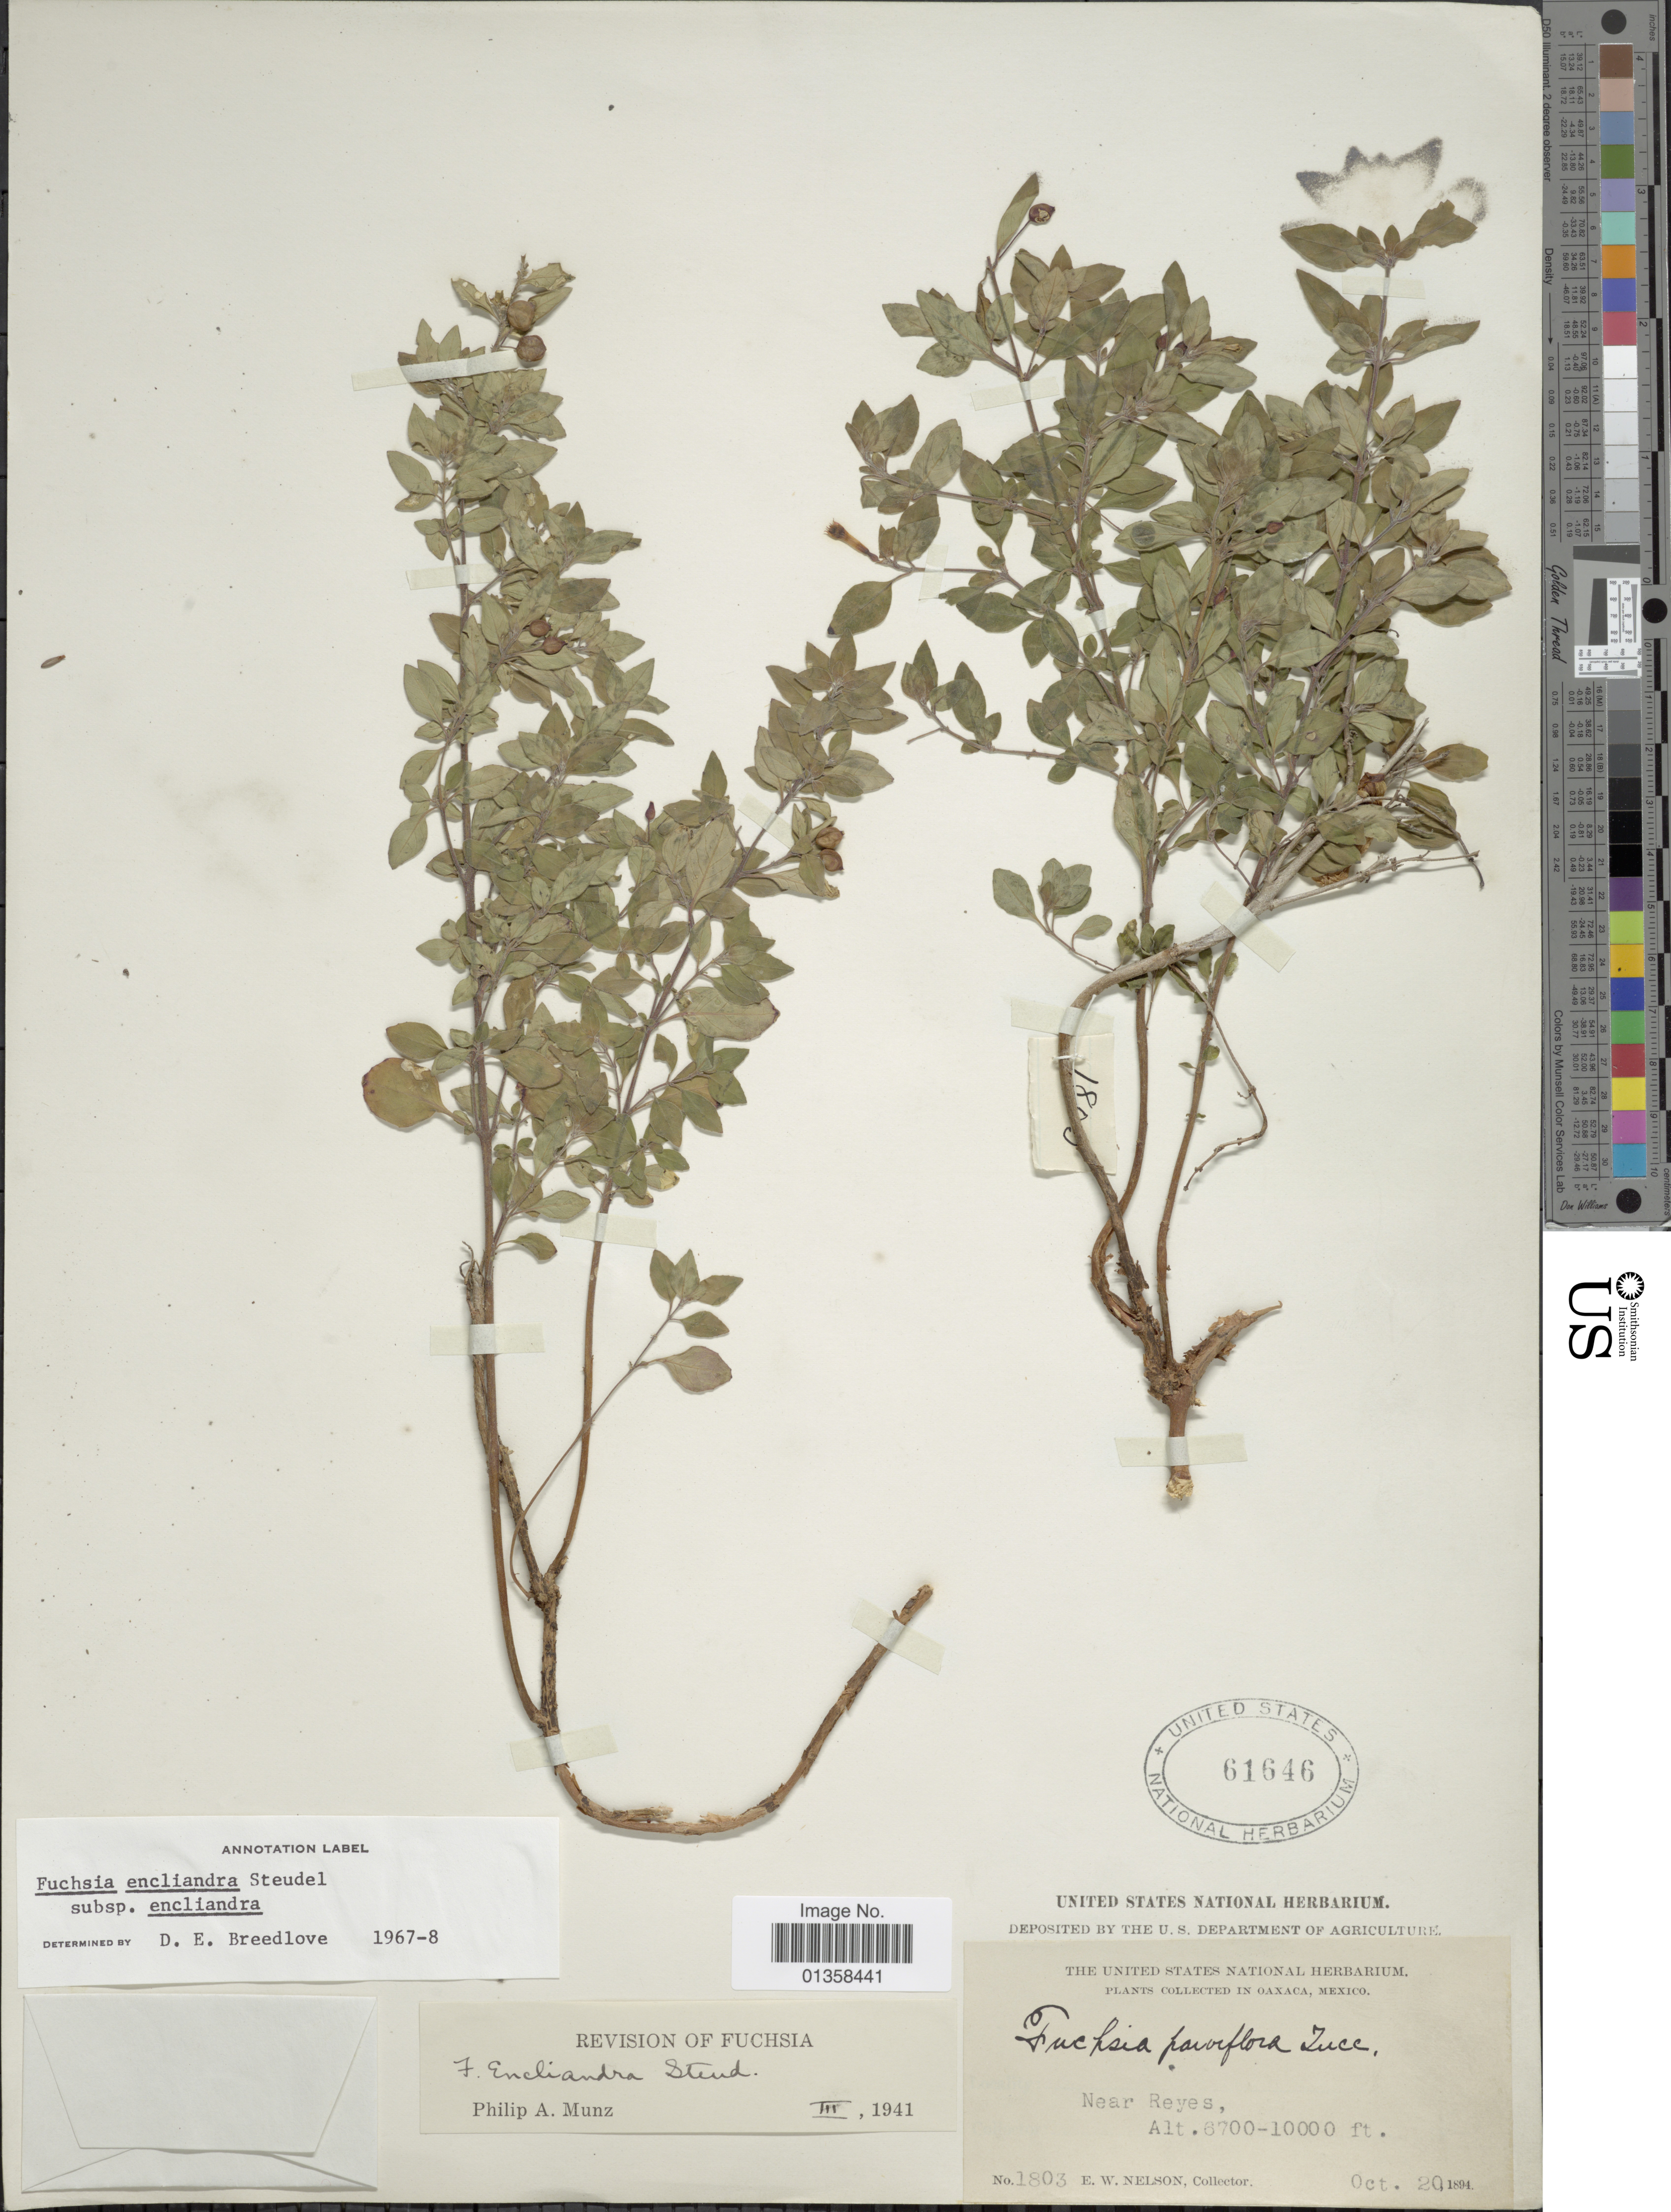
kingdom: Plantae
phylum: Tracheophyta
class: Magnoliopsida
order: Myrtales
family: Onagraceae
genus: Fuchsia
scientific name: Fuchsia encliandra subsp. encliandra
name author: Steud.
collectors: E. W. Nelson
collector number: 1803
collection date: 1894-10-20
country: Mexico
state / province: Oaxaca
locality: Near Reyes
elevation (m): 2042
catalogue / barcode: US 61646